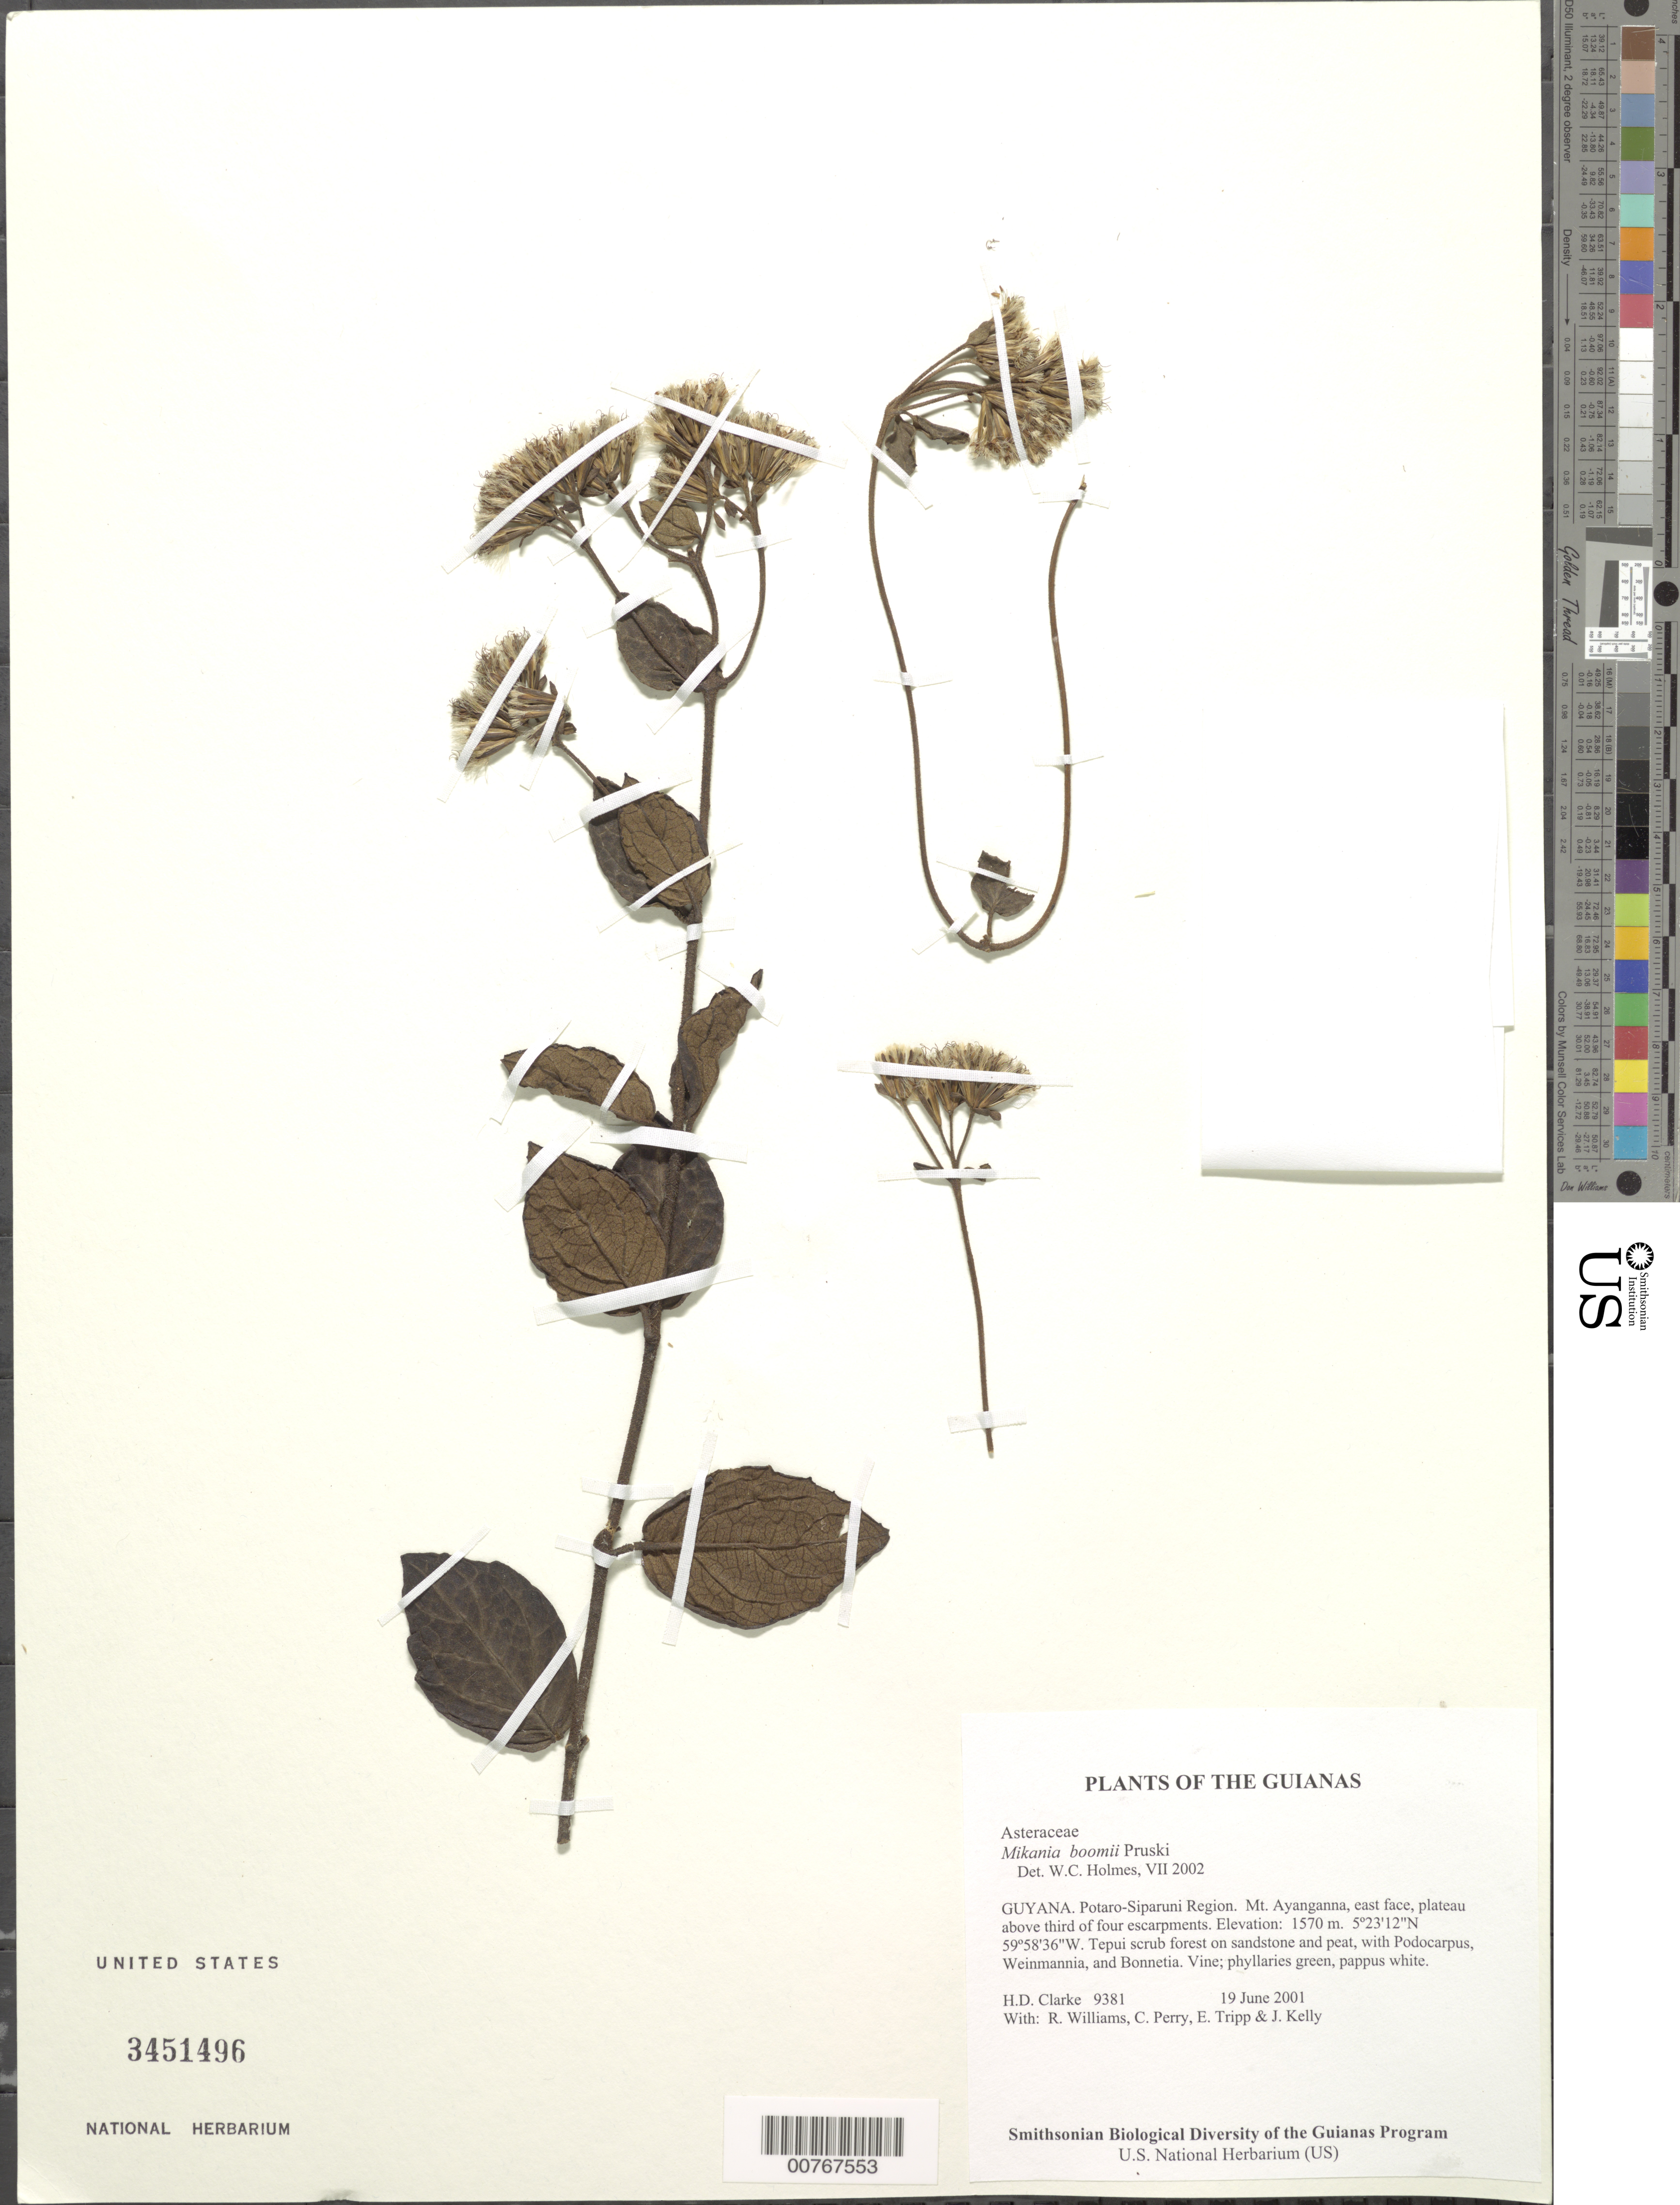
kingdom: Plantae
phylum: Tracheophyta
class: Magnoliopsida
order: Asterales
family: Asteraceae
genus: Mikania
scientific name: Mikania boomii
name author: Pruski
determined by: Holmes, W. C.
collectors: H. D. Clarke, R. Williams, C. Perry, E. Tripp & J. Kelly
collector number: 9381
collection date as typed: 19 June 2001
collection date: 2001-06-19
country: Guyana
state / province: Potaro-Siparuni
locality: Mt. Ayanganna, east face, plateau above third of four escarpments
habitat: Tepui scrub forest on sandstone and peat, with Podocarpus, Weinmannia, and Bonnetia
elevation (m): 1570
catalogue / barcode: US 3451496